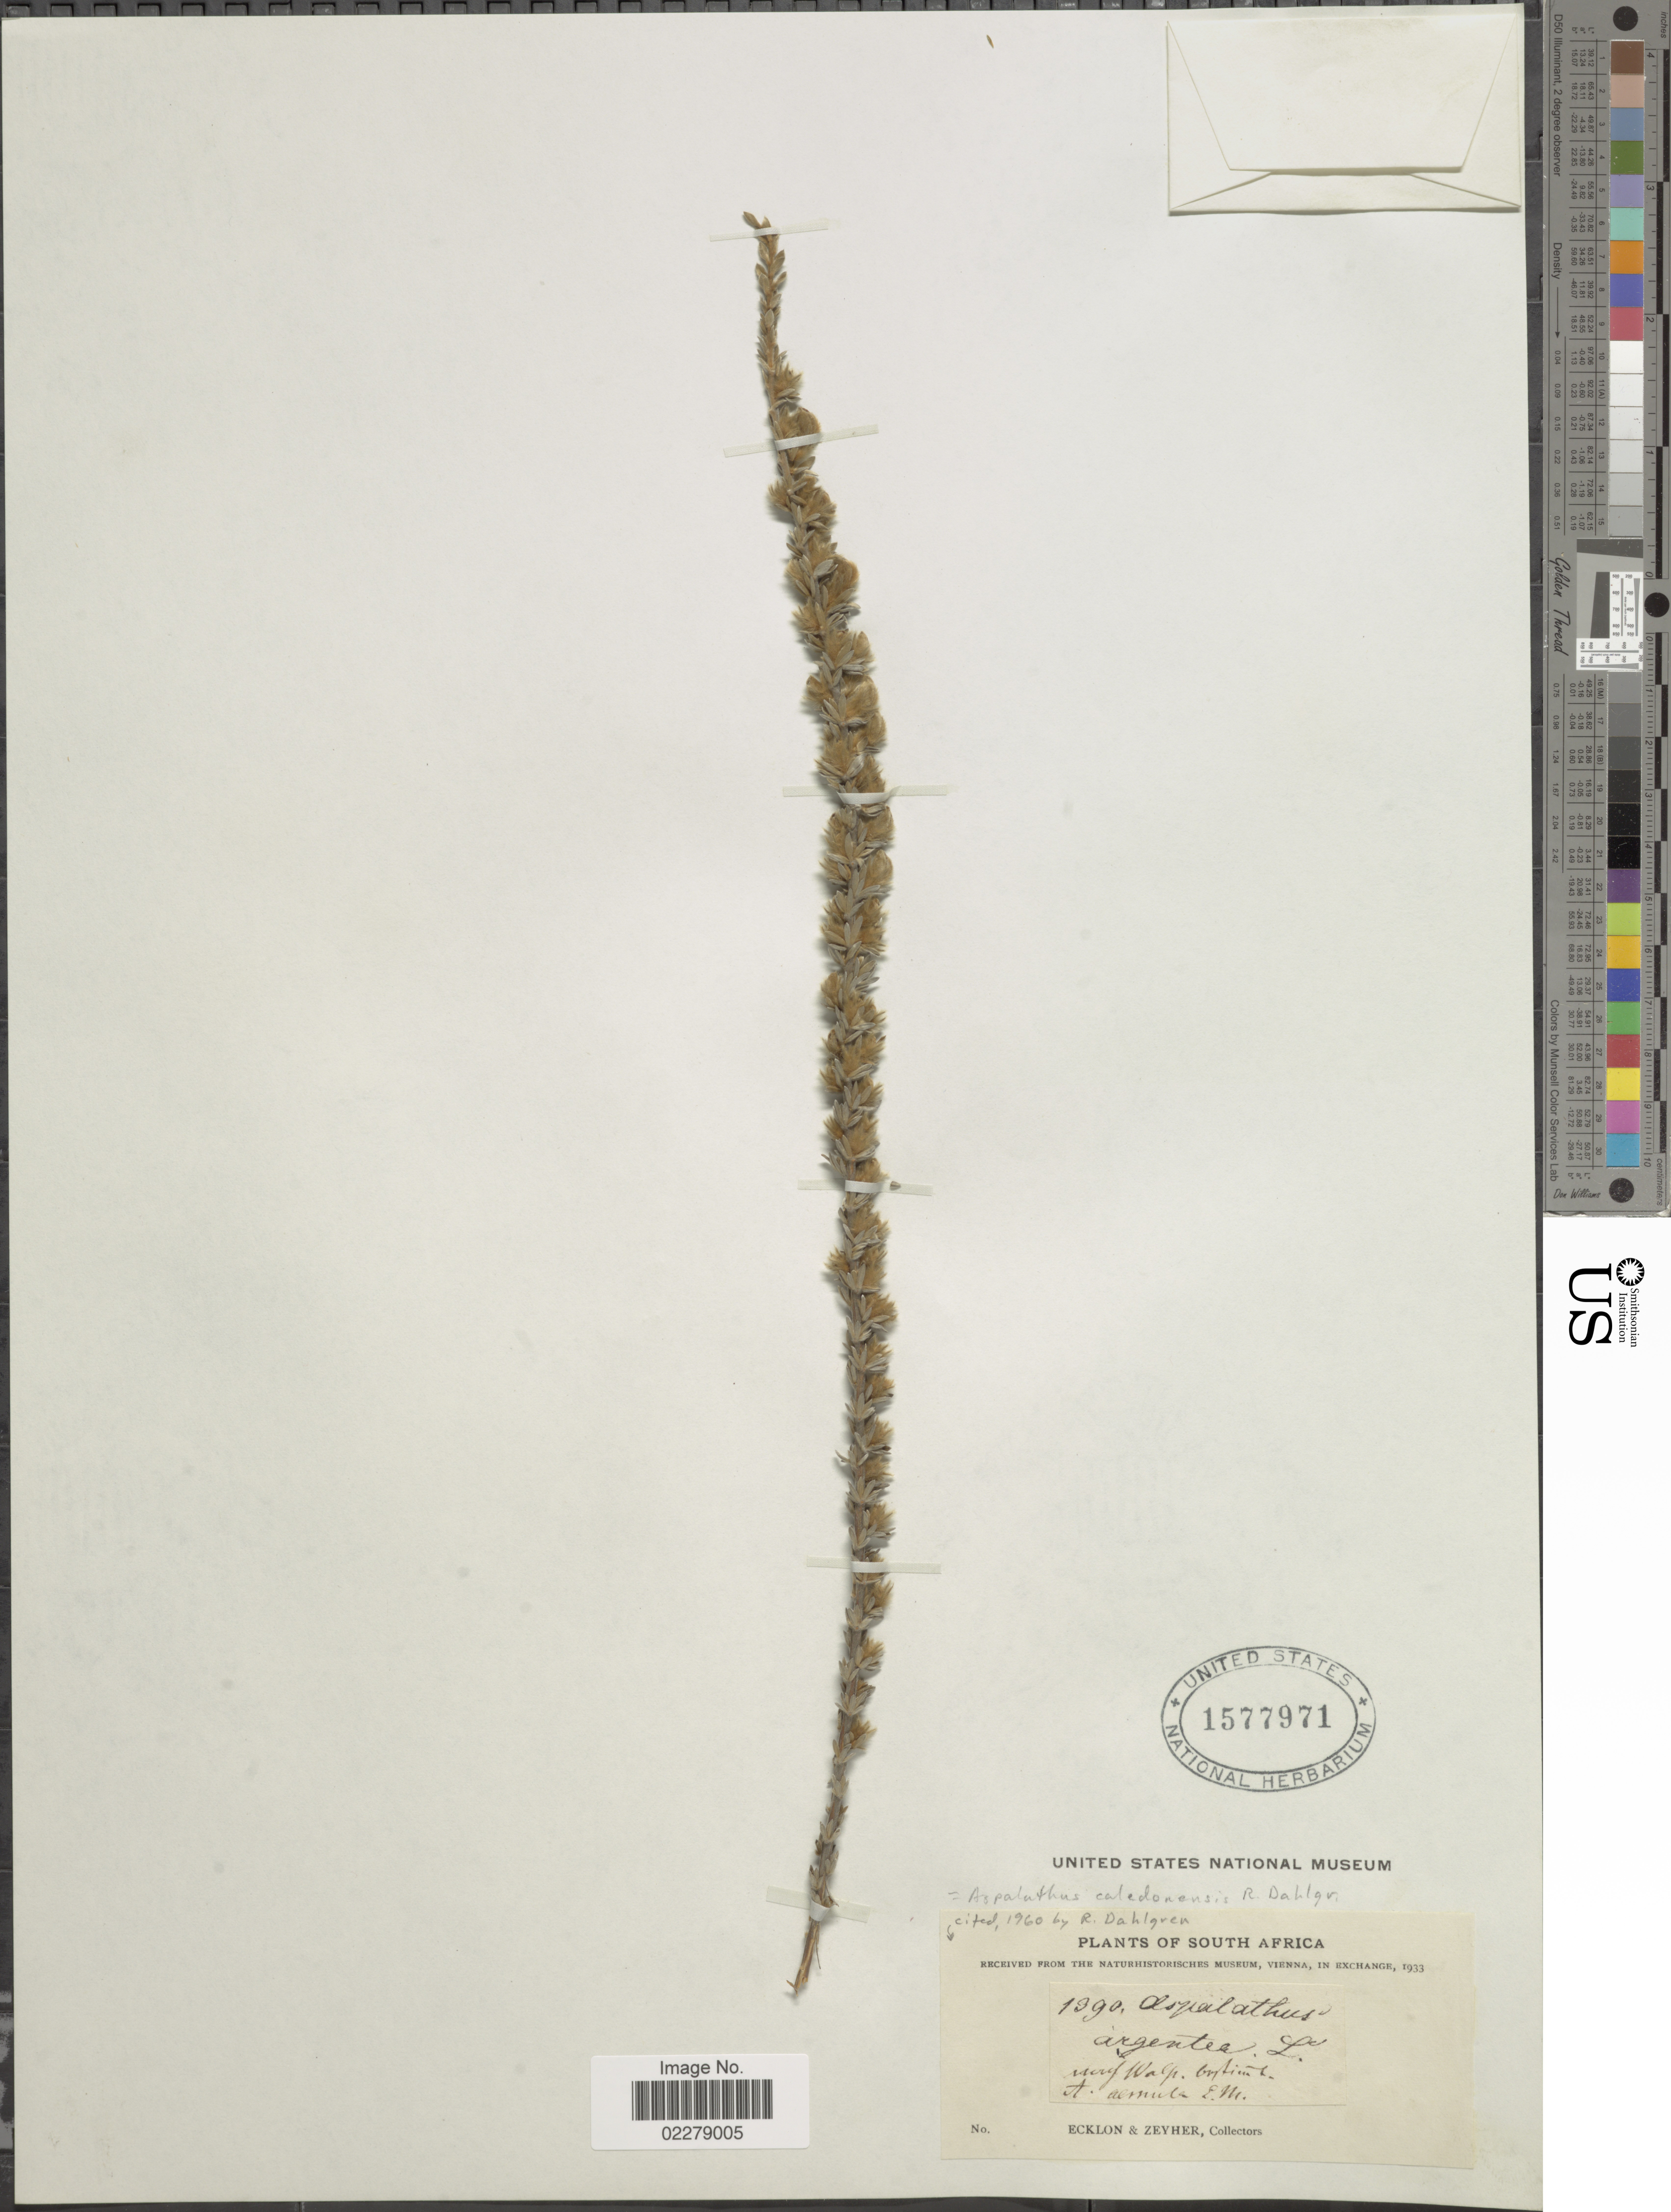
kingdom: Plantae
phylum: Tracheophyta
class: Magnoliopsida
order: Fabales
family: Fabaceae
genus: Aspalathus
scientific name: Aspalathus caledonensis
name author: R. Dahlgren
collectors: -. Ecklon & -. Zeyher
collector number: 1390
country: South Africa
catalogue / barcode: US 1577971